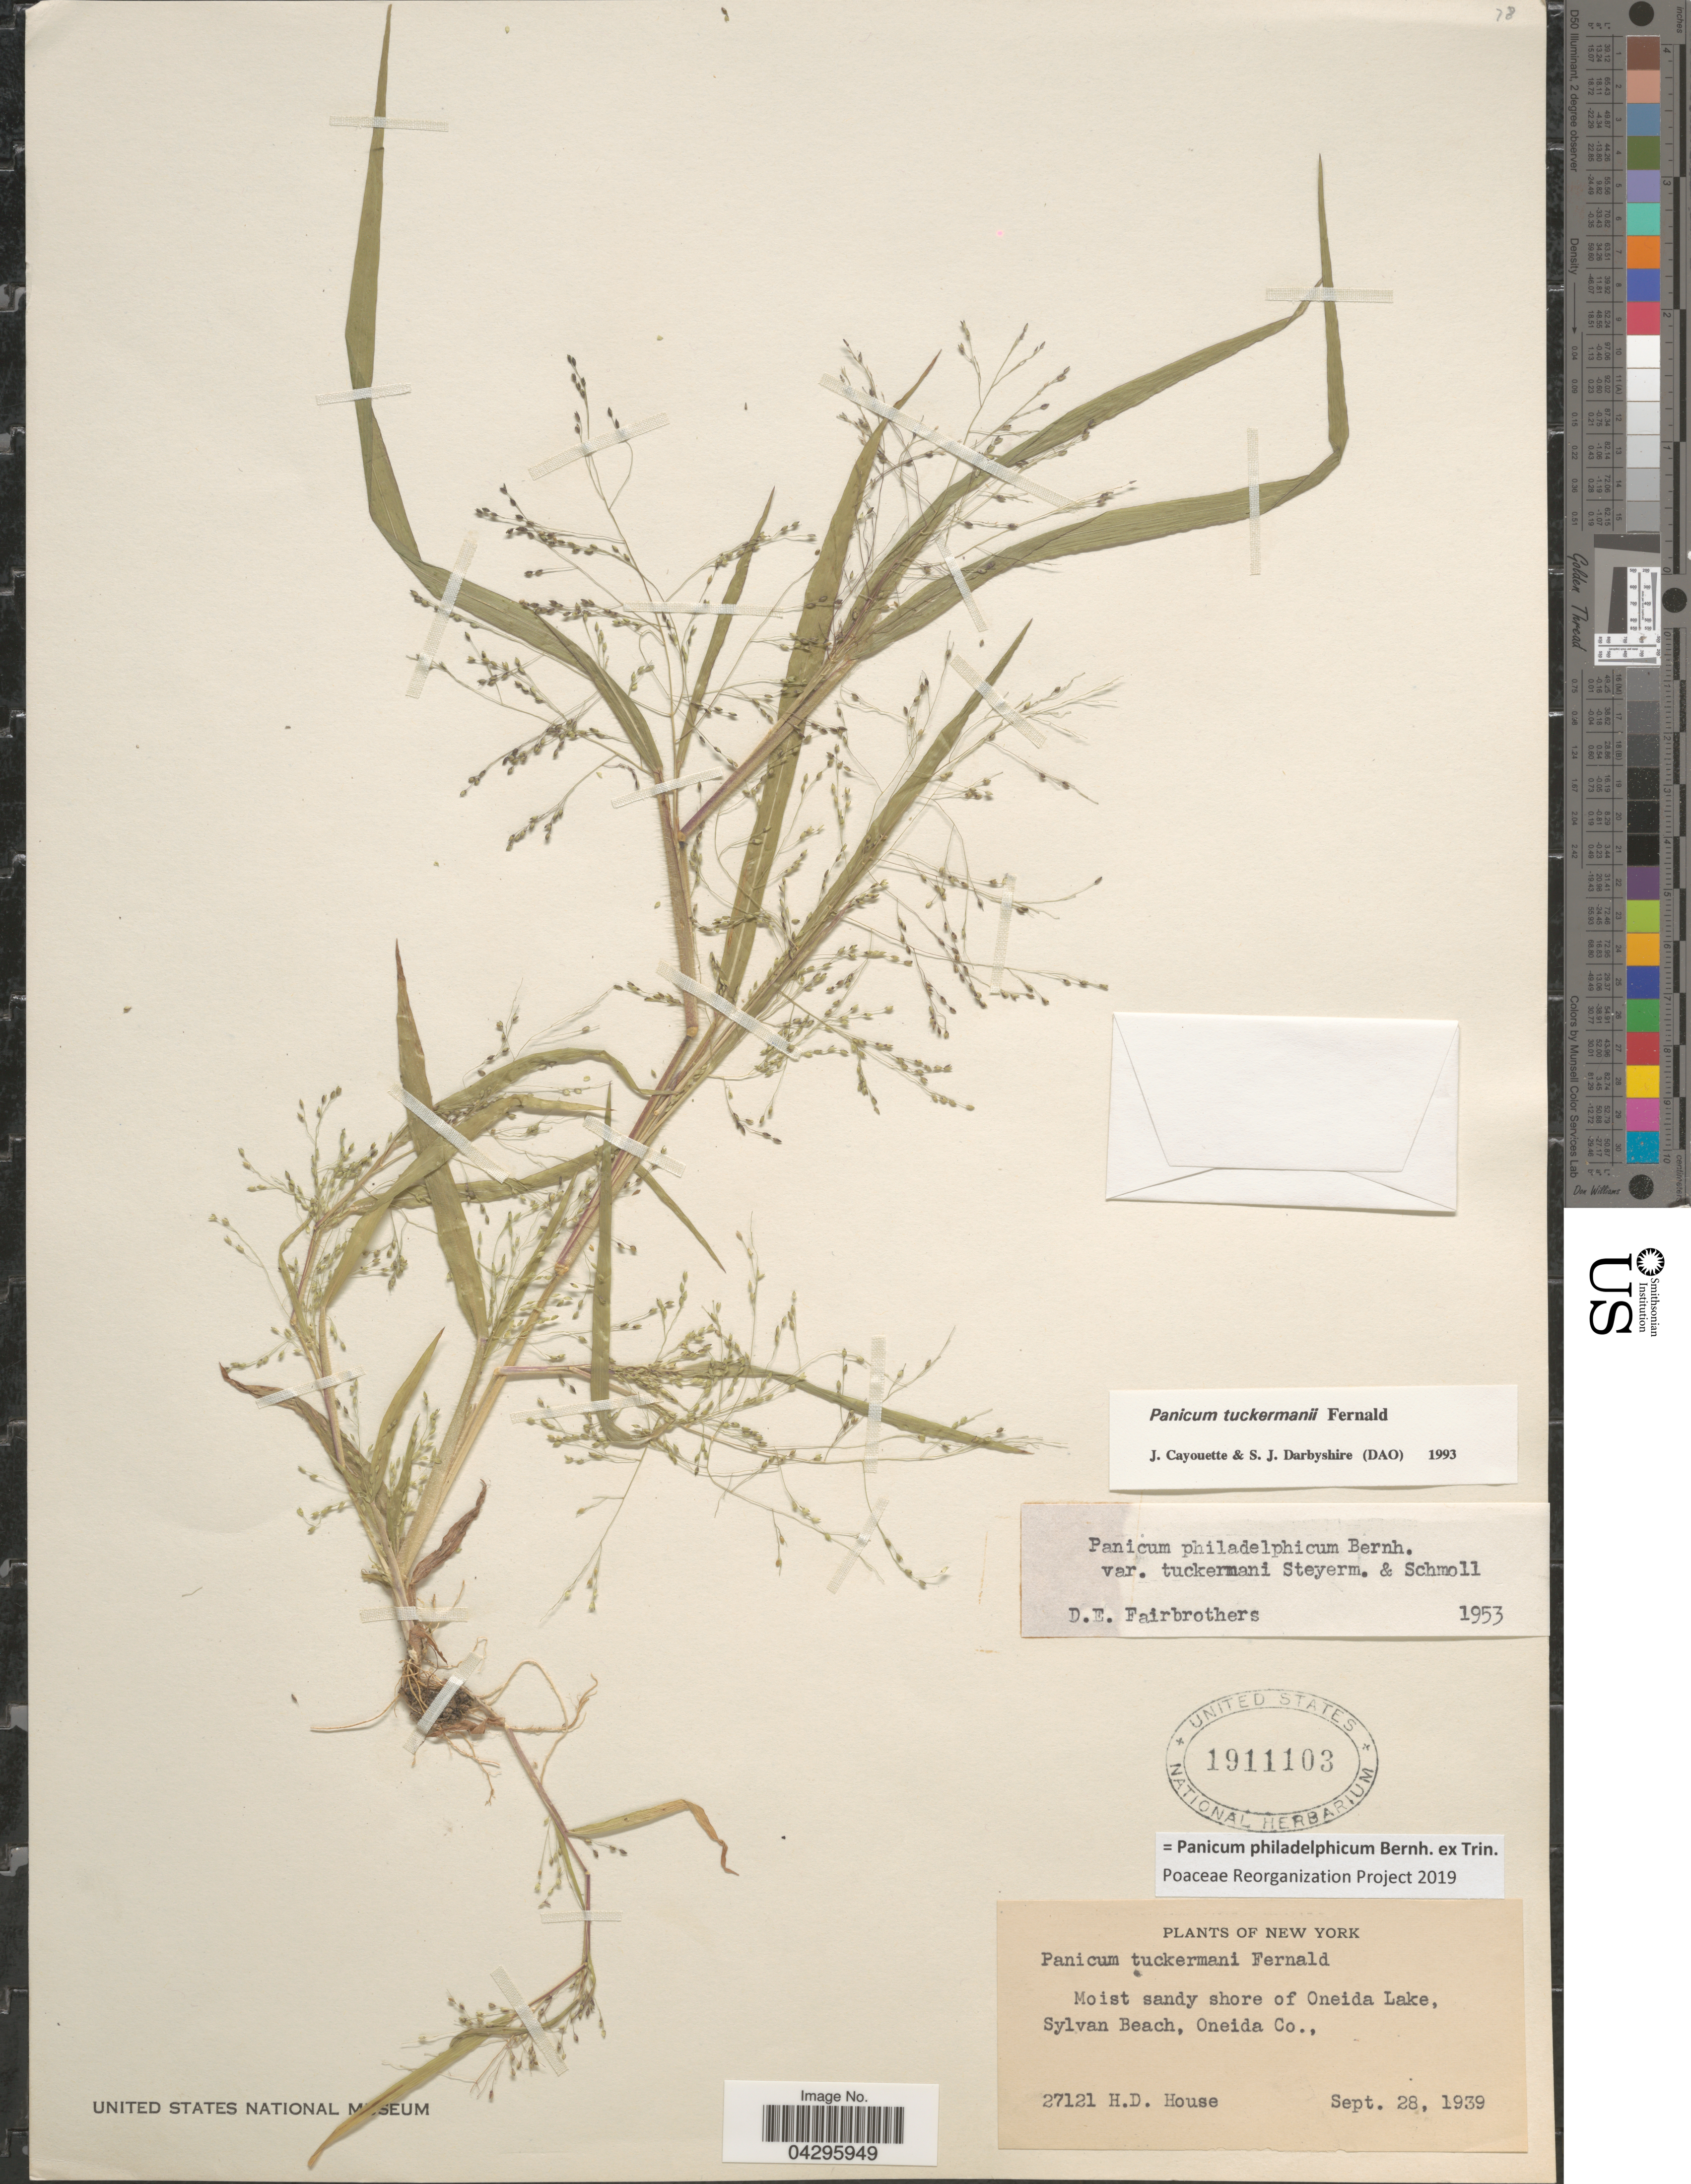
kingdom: Plantae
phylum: Tracheophyta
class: Liliopsida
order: Poales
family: Poaceae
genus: Panicum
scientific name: Panicum philadelphicum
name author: Bernh. ex Trin.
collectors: H. D. House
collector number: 27121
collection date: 1939-09-28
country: United States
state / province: New York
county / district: Oneida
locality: Moist sandy shore of Oneida Lake, Sylvan Beach, Oneida Co.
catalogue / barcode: US 1911103